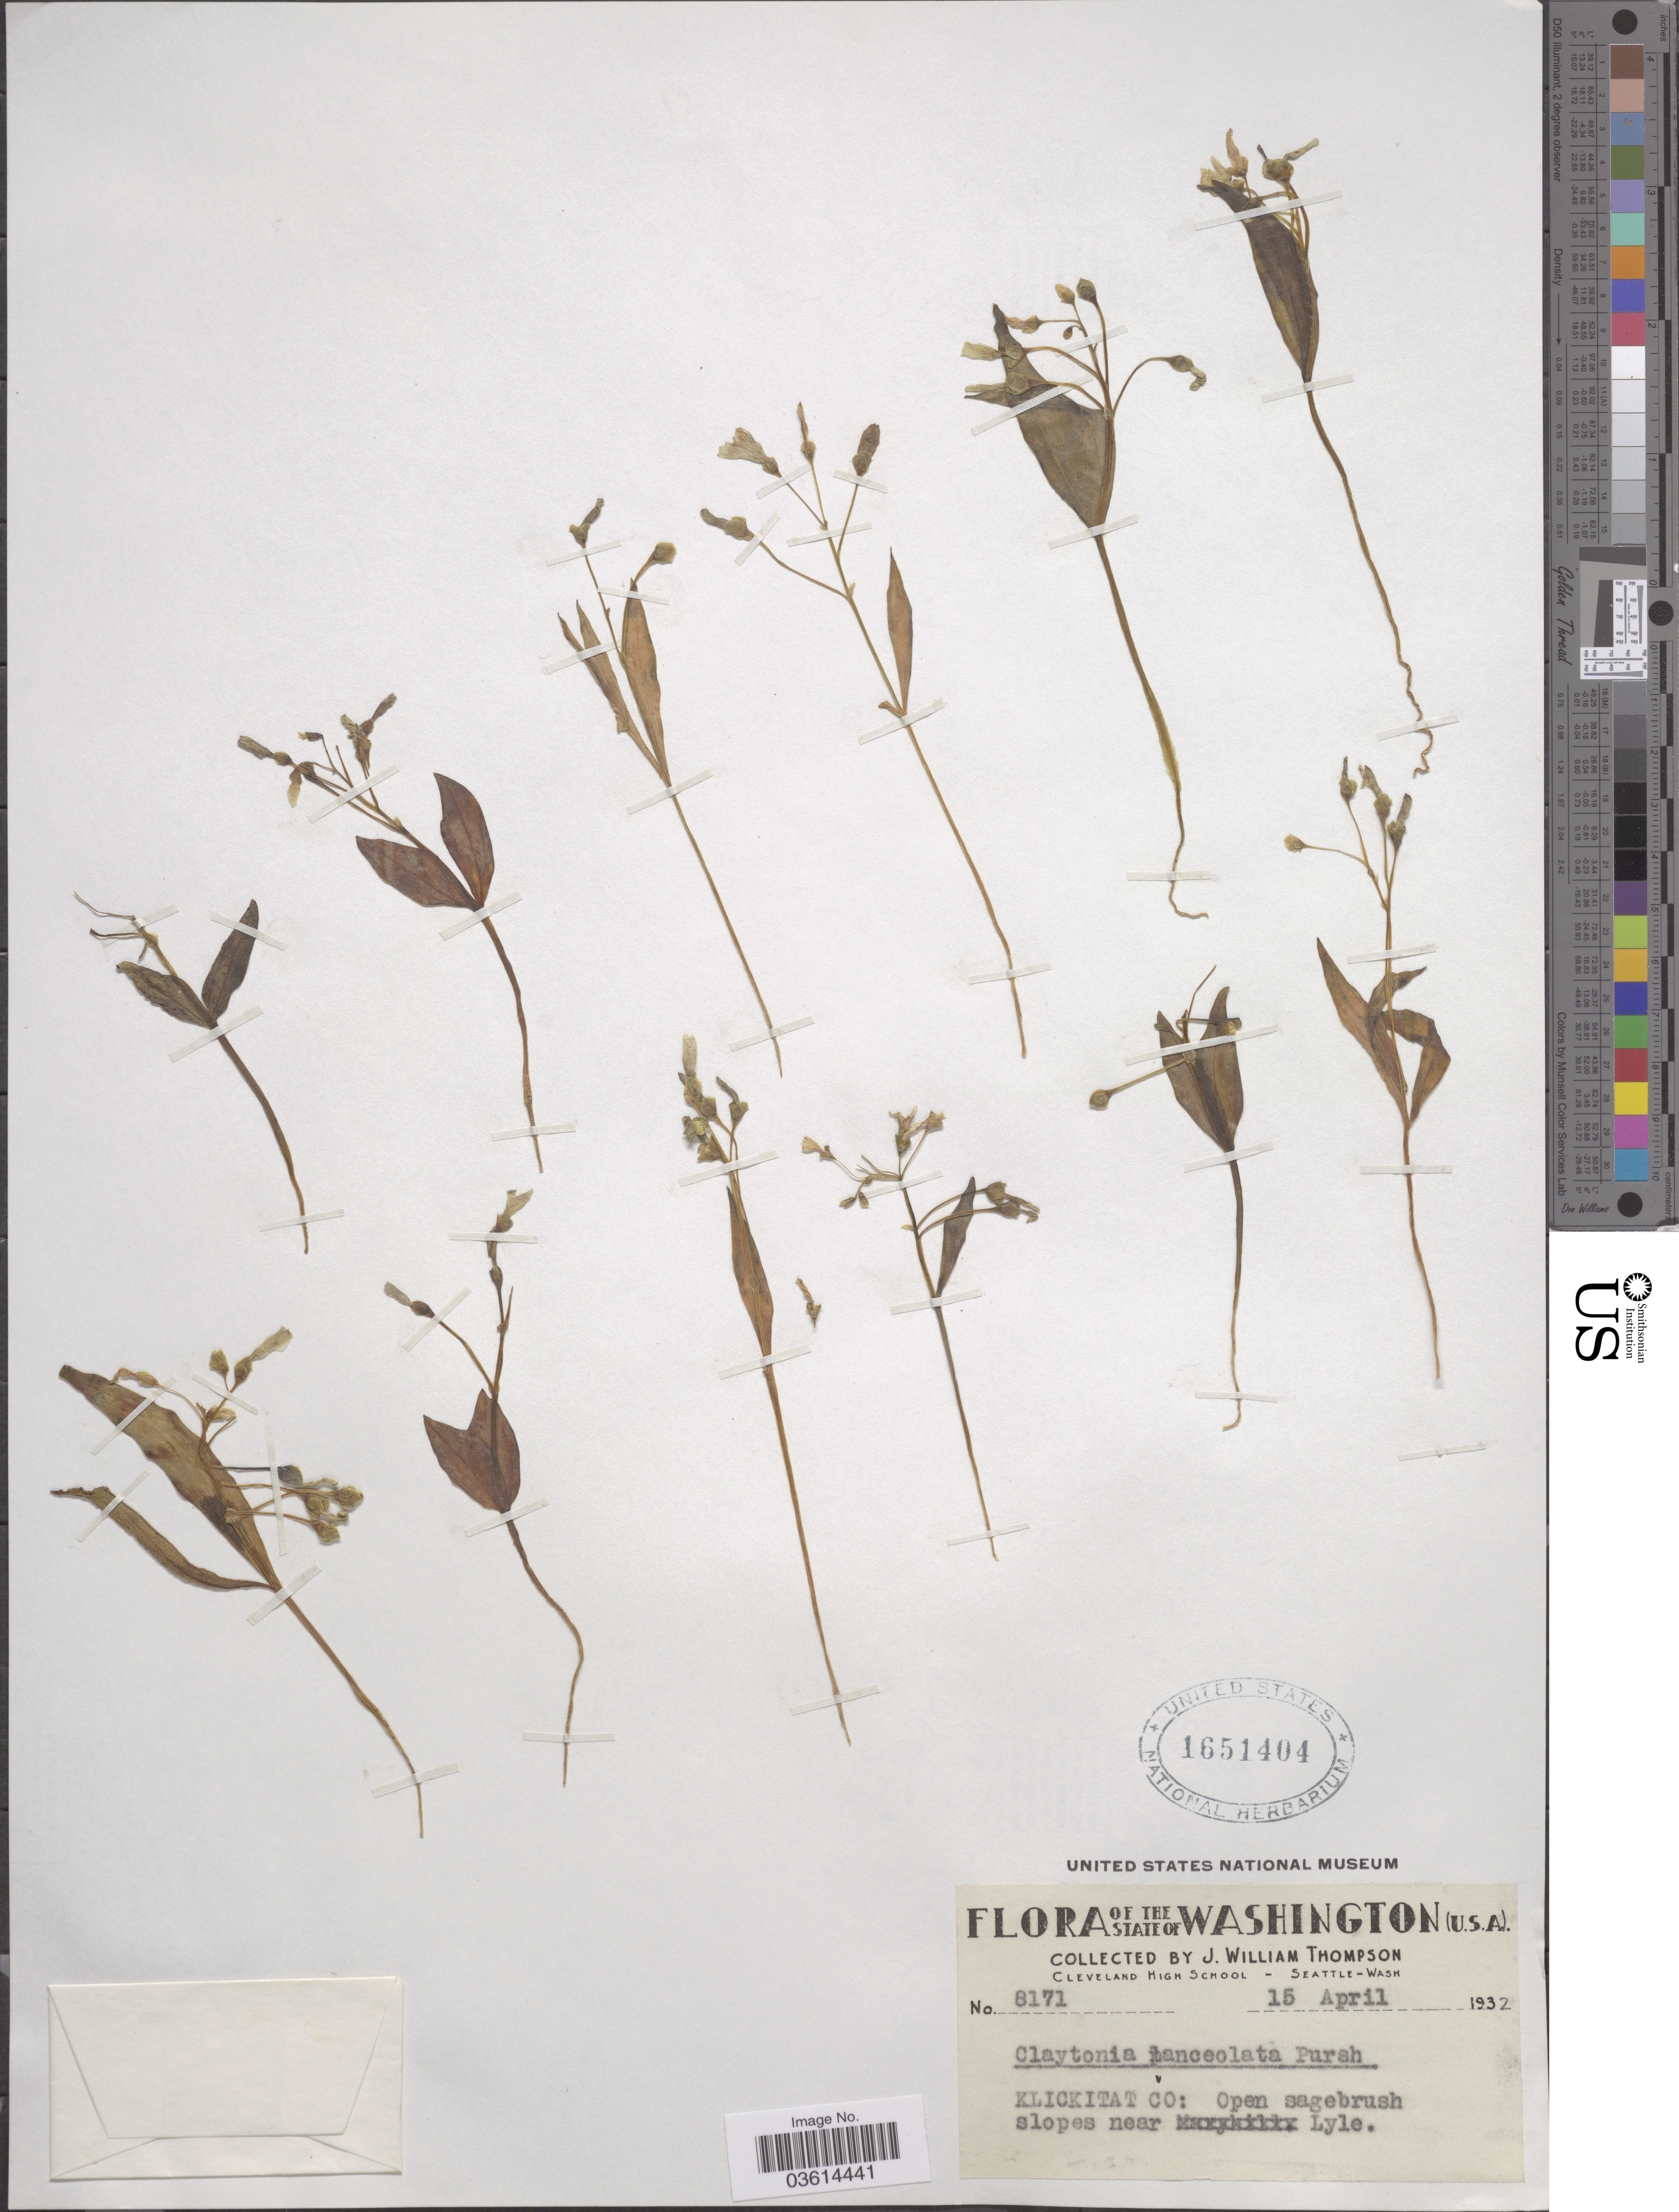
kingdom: Plantae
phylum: Tracheophyta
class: Magnoliopsida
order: Caryophyllales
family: Montiaceae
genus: Claytonia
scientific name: Claytonia lanceolata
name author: Pursh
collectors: J. W. Thompson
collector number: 8171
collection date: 1932-04-15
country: United States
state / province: Washington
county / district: Klickitat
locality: Klickitat Co: open sagebrush slopes near Lyle.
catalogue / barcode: US 1651404